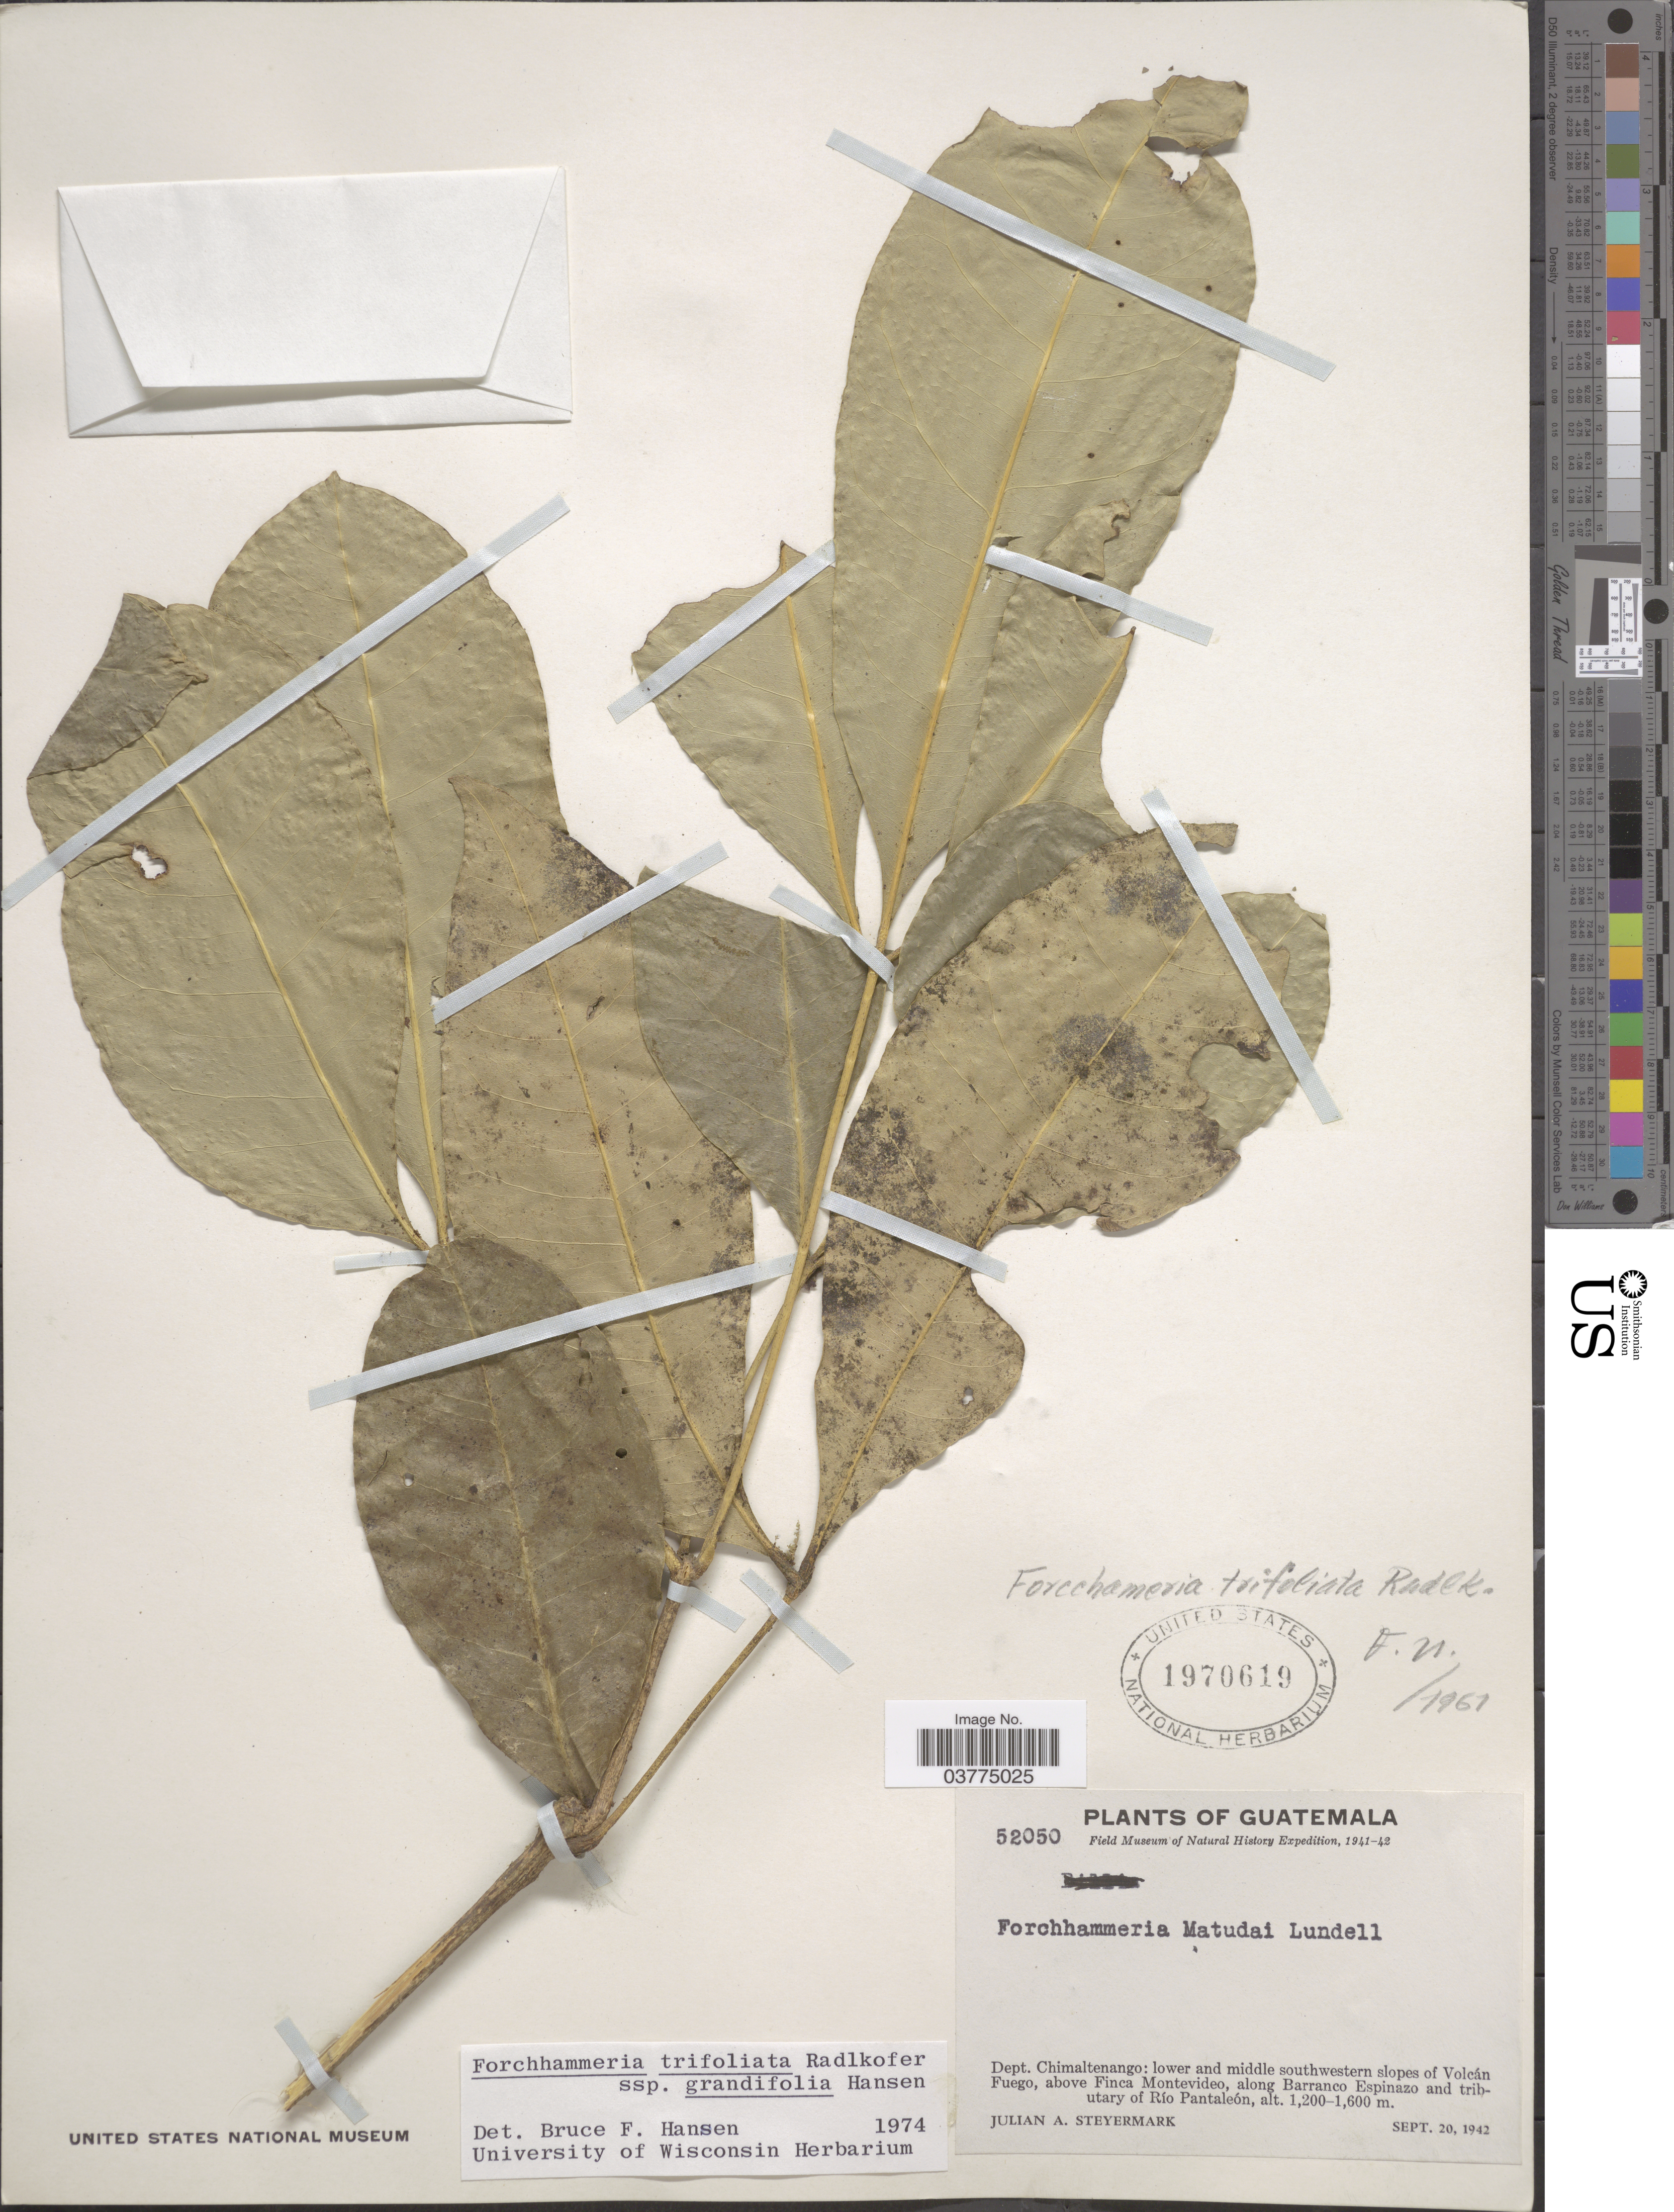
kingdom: Plantae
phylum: Tracheophyta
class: Magnoliopsida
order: Brassicales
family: Stixaceae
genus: Forchhammeria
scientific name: Forchhammeria trifoliata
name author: Radlk.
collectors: J. Steyermark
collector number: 52050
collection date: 1942-09-20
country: Guatemala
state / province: Chimaltenango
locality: Dept. Chimaltenango: lower and middle southwestern slopes of Volcán Fuego, above Finca Montevideo, along Barranco Espinazo and tributary of Río Pantaleón.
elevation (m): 1200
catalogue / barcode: US 1970619